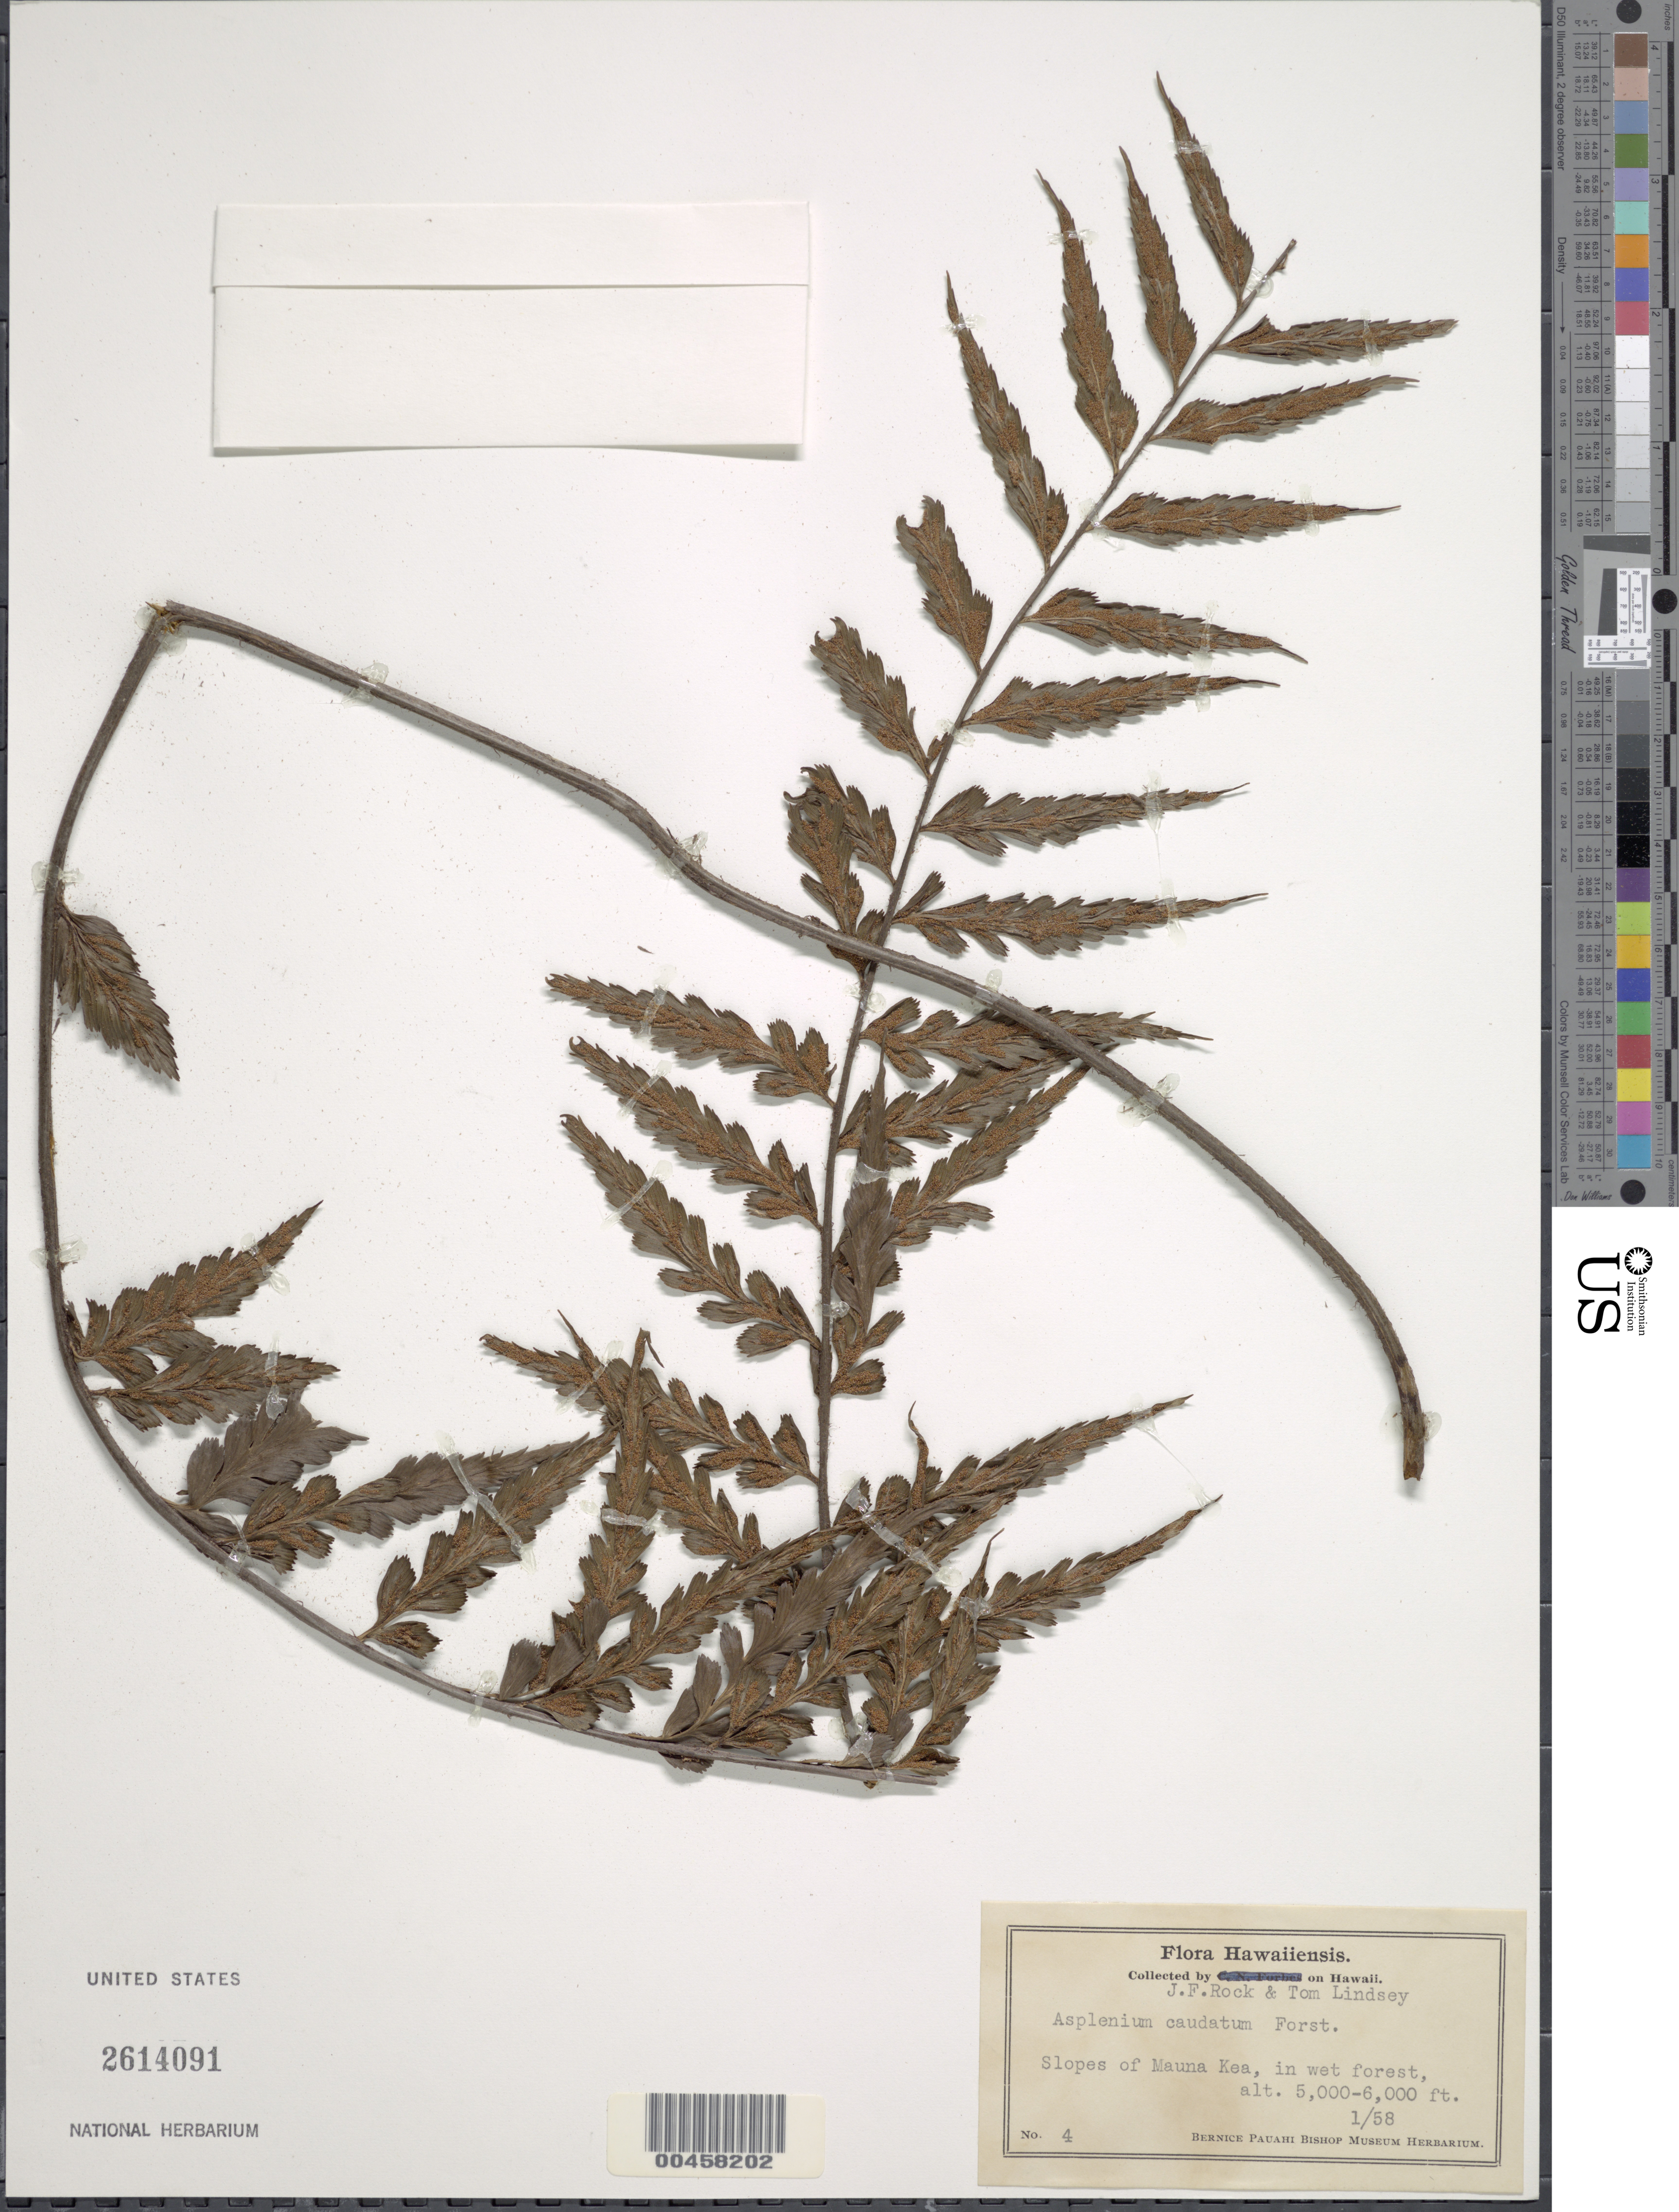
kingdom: Plantae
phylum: Tracheophyta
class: Polypodiopsida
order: Polypodiales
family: Aspleniaceae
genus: Asplenium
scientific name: Asplenium polyodon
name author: G. Forst.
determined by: Wagner, W. L., (BOT), Smithsonian Institution - National Museum of Natural History (UNITED STATES)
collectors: J. F. Rock & T. Lindsey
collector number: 4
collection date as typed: Jan 1958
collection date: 1958-01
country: United States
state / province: Hawaii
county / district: Hawaii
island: Hawaii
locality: Slopes of Mauna Kea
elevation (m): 1524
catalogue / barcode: US 2614091